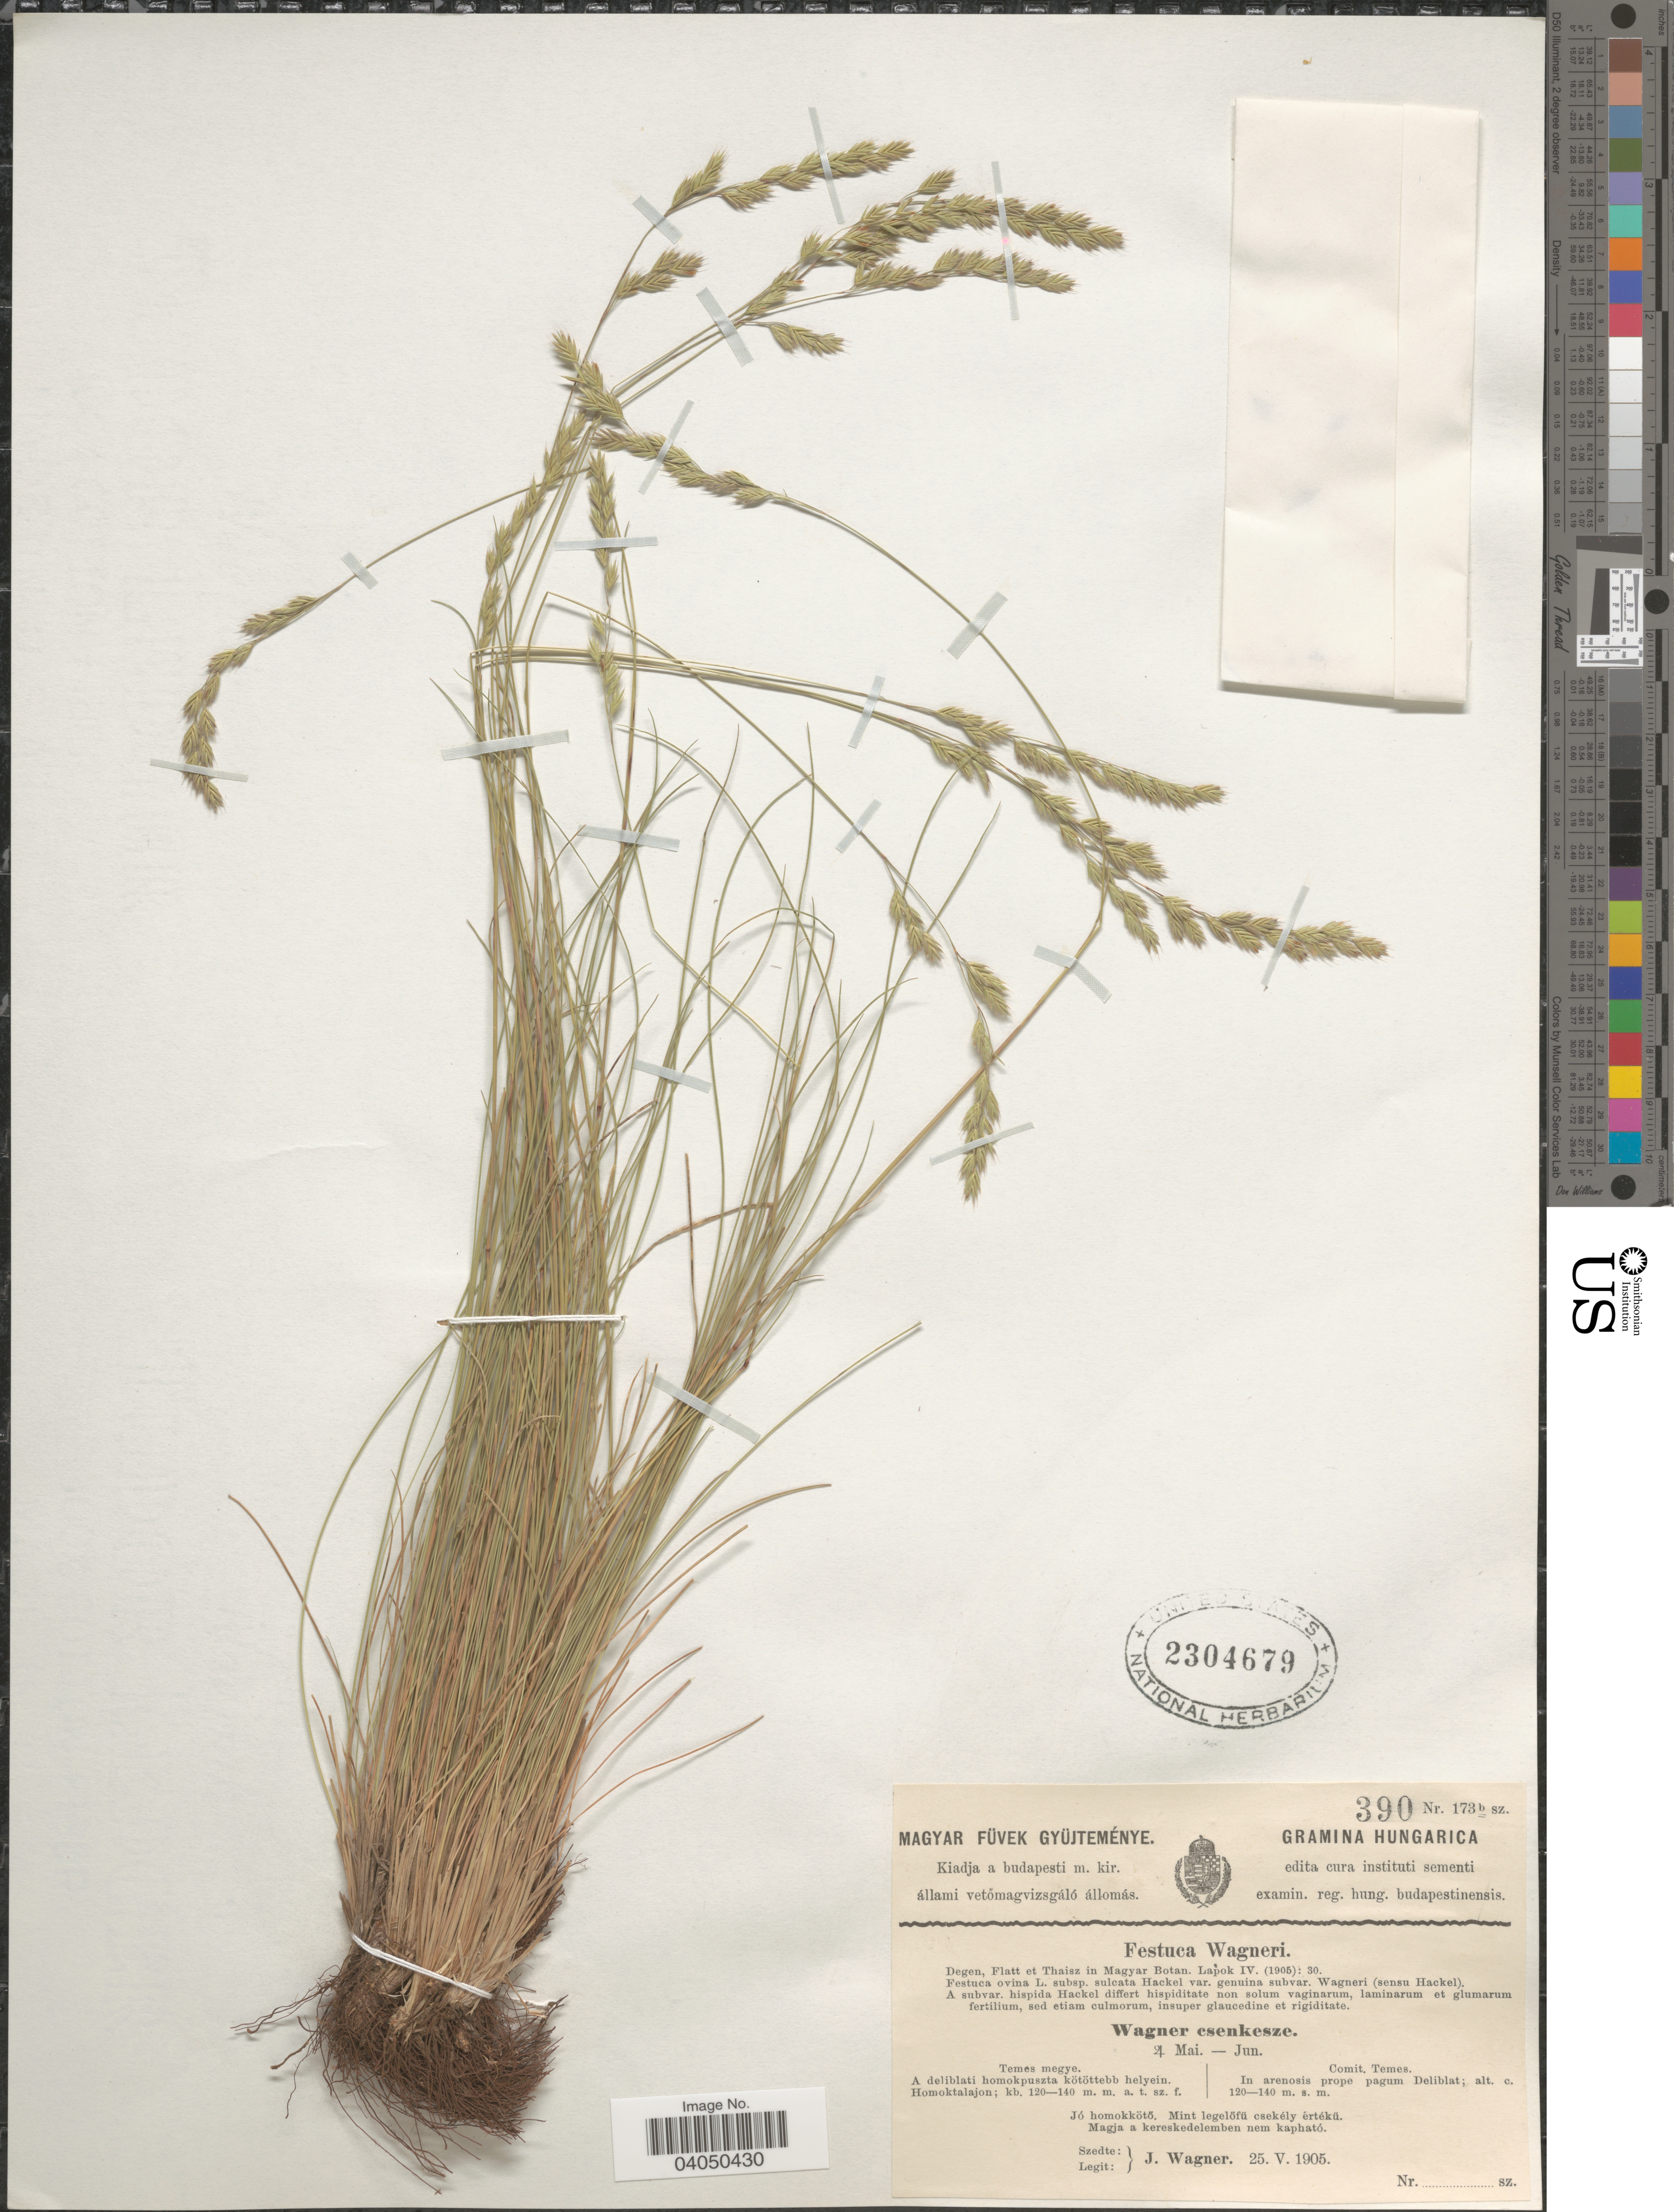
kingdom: Plantae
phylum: Tracheophyta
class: Liliopsida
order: Poales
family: Poaceae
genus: Festuca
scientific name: Festuca wagneri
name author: (Degen et al.) Soó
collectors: J. Wagner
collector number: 390?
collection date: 1905-05-25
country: Serbia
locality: Comit. Temes. In arenosis prope pagum Deliblat.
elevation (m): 120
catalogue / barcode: US 2304679